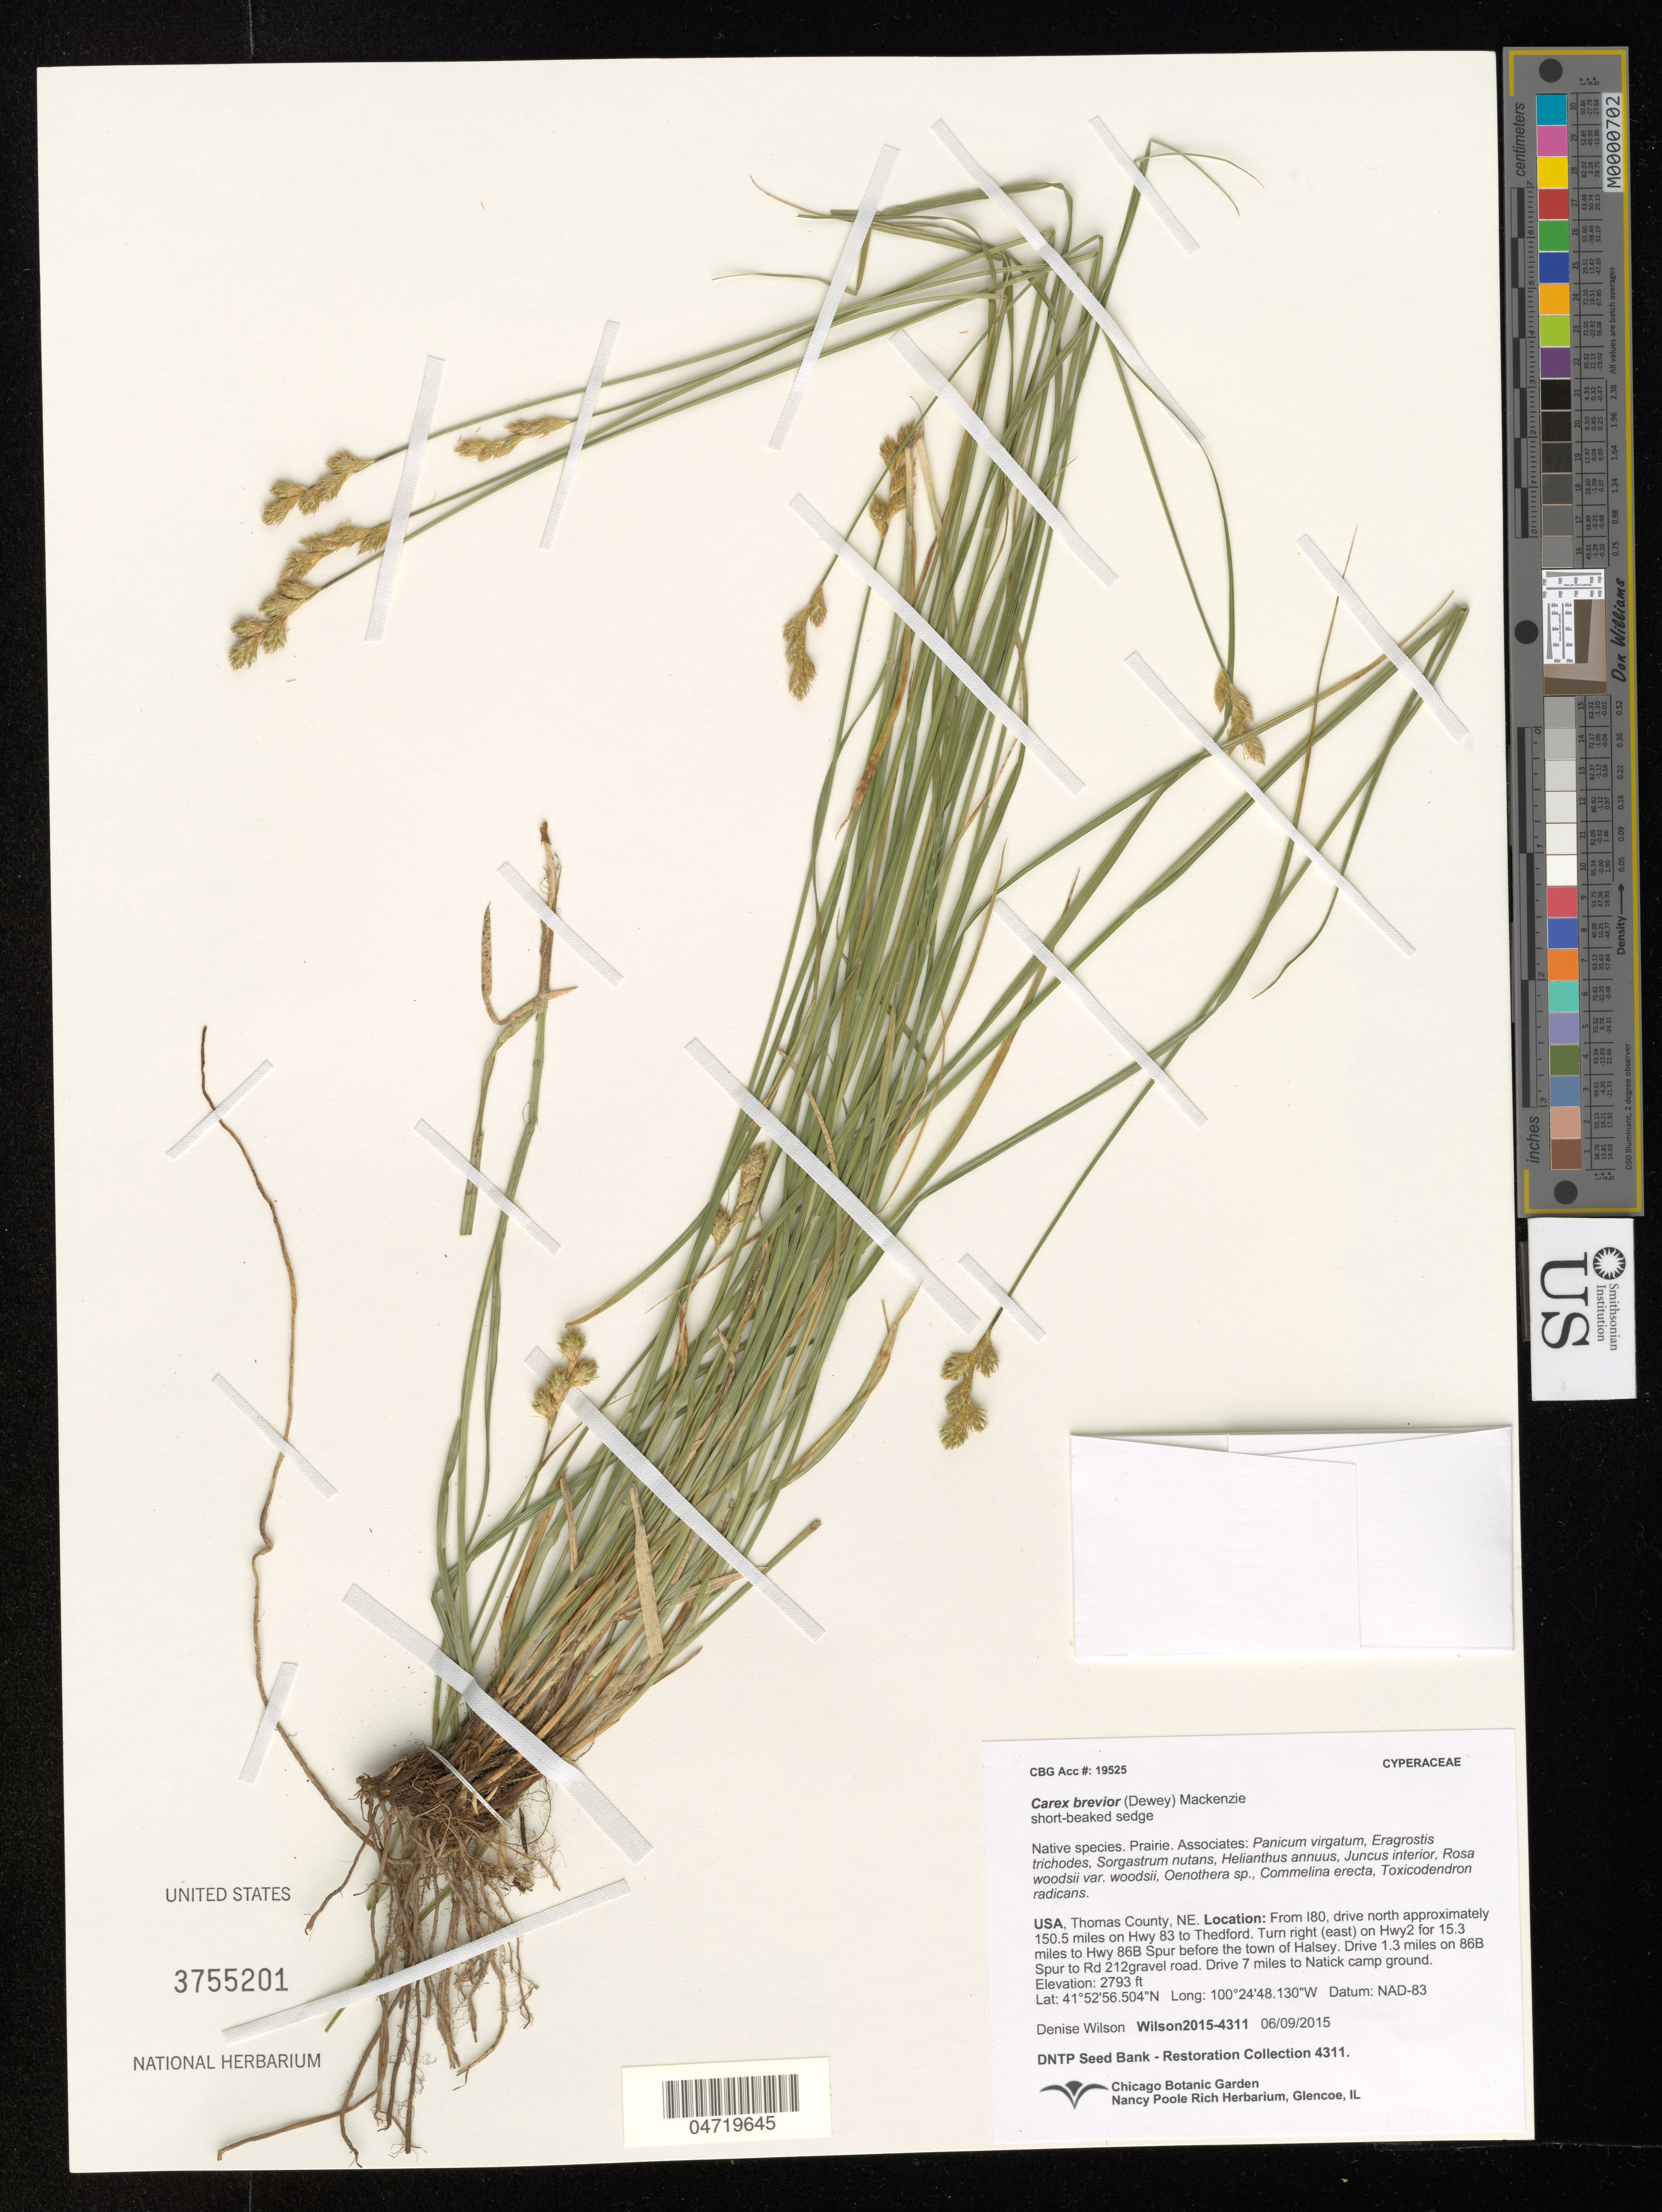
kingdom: Plantae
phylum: Tracheophyta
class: Liliopsida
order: Poales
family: Cyperaceae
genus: Carex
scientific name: Carex brevior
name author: (Dewey) Mack. ex Lunell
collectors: D. Wilson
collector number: Wilson2015-4311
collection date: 2015-06-09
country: United States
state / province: Nebraska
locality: Thomas County, NE. From I80, drive north approximately 150.5 miles on Hwy 83 to Thedford. Turn right (east) on Hwy2 for 15.3 miles to Hwy 86B Spur before the town of Halsey. Drive 1.3 miles on 86B Spur to Rd 212gravel road. Drive 7 miles to Natick camp ground.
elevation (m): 851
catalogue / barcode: US 3755201